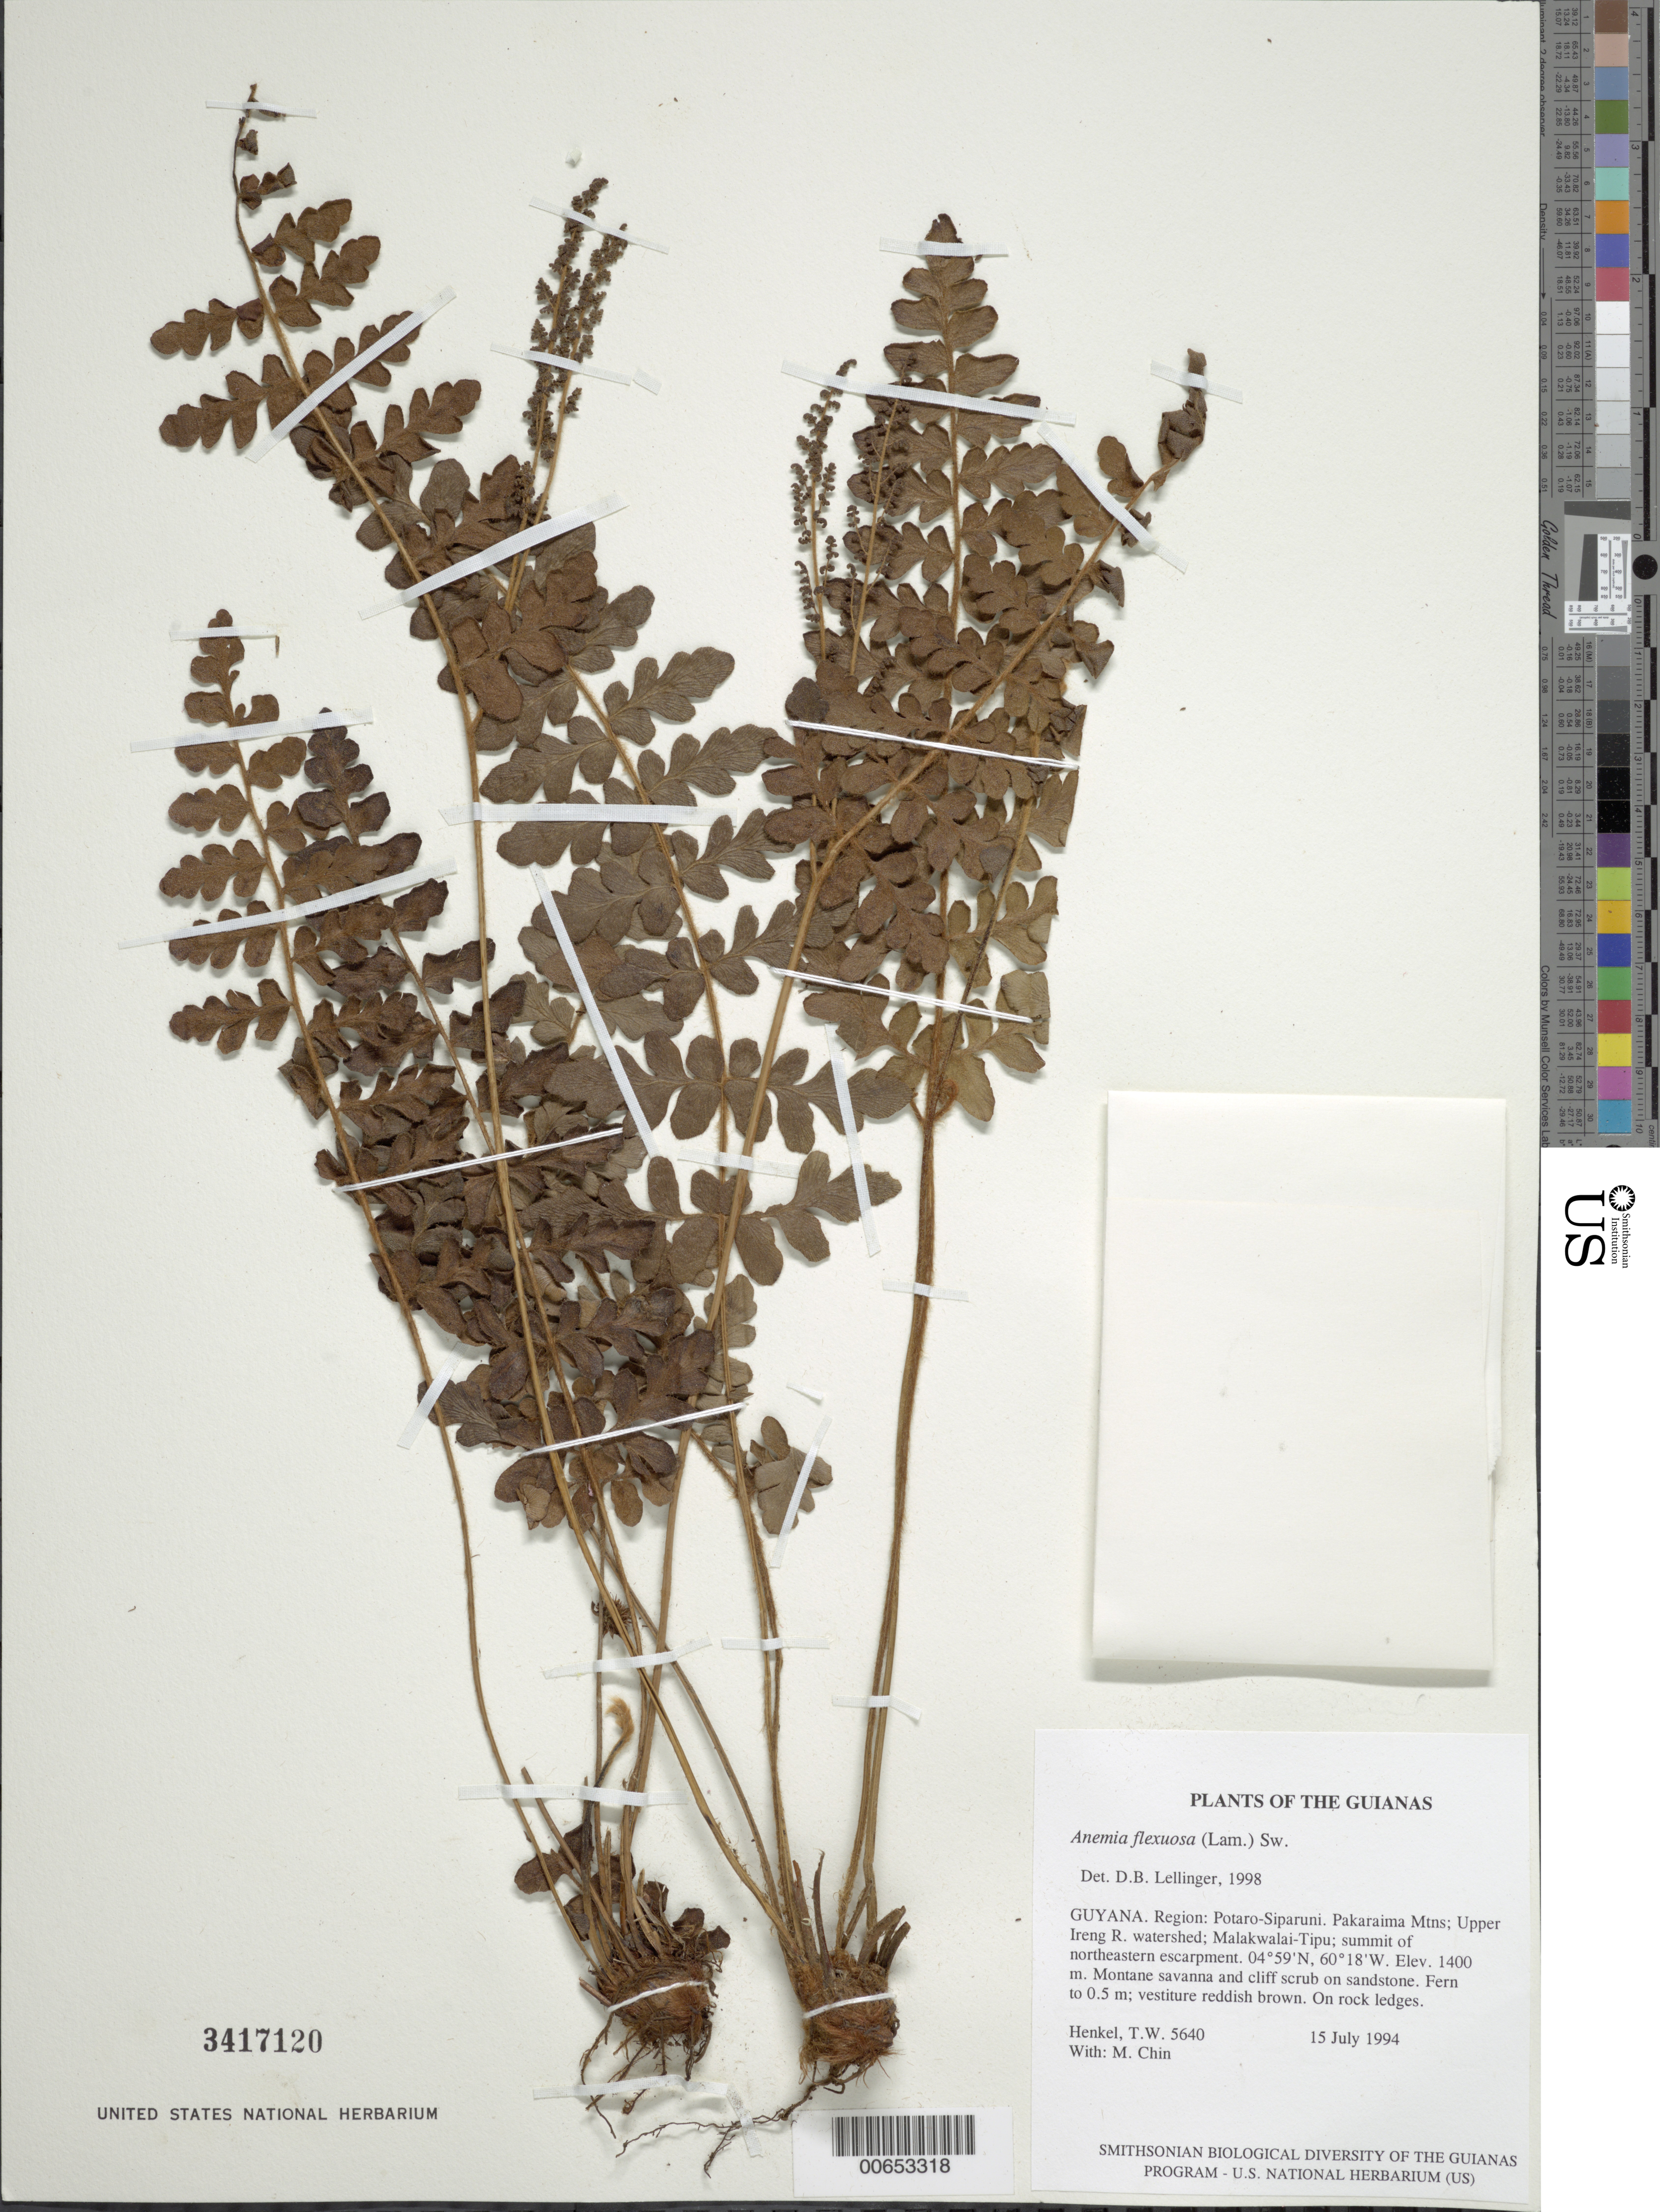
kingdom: Plantae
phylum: Tracheophyta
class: Polypodiopsida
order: Schizaeales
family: Anemiaceae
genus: Anemia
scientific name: Anemia flexuosa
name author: (Savigny) Sw.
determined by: Lellinger, David B., (BOT), Smithsonian Institution - National Museum of Natural History (UNITED STATES)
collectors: T. Henkel & M. Chin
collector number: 5640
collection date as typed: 15 July 1994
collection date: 1994-07-15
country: Guyana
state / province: Potaro-Siparuni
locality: Pakaraima Mtns; Upper Ireng R. watershed; Malakwalai-Tipu; summit of northeastern escarpment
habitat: Montane savanna and cliff scrub on sandstone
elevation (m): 1400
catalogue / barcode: US 3417120